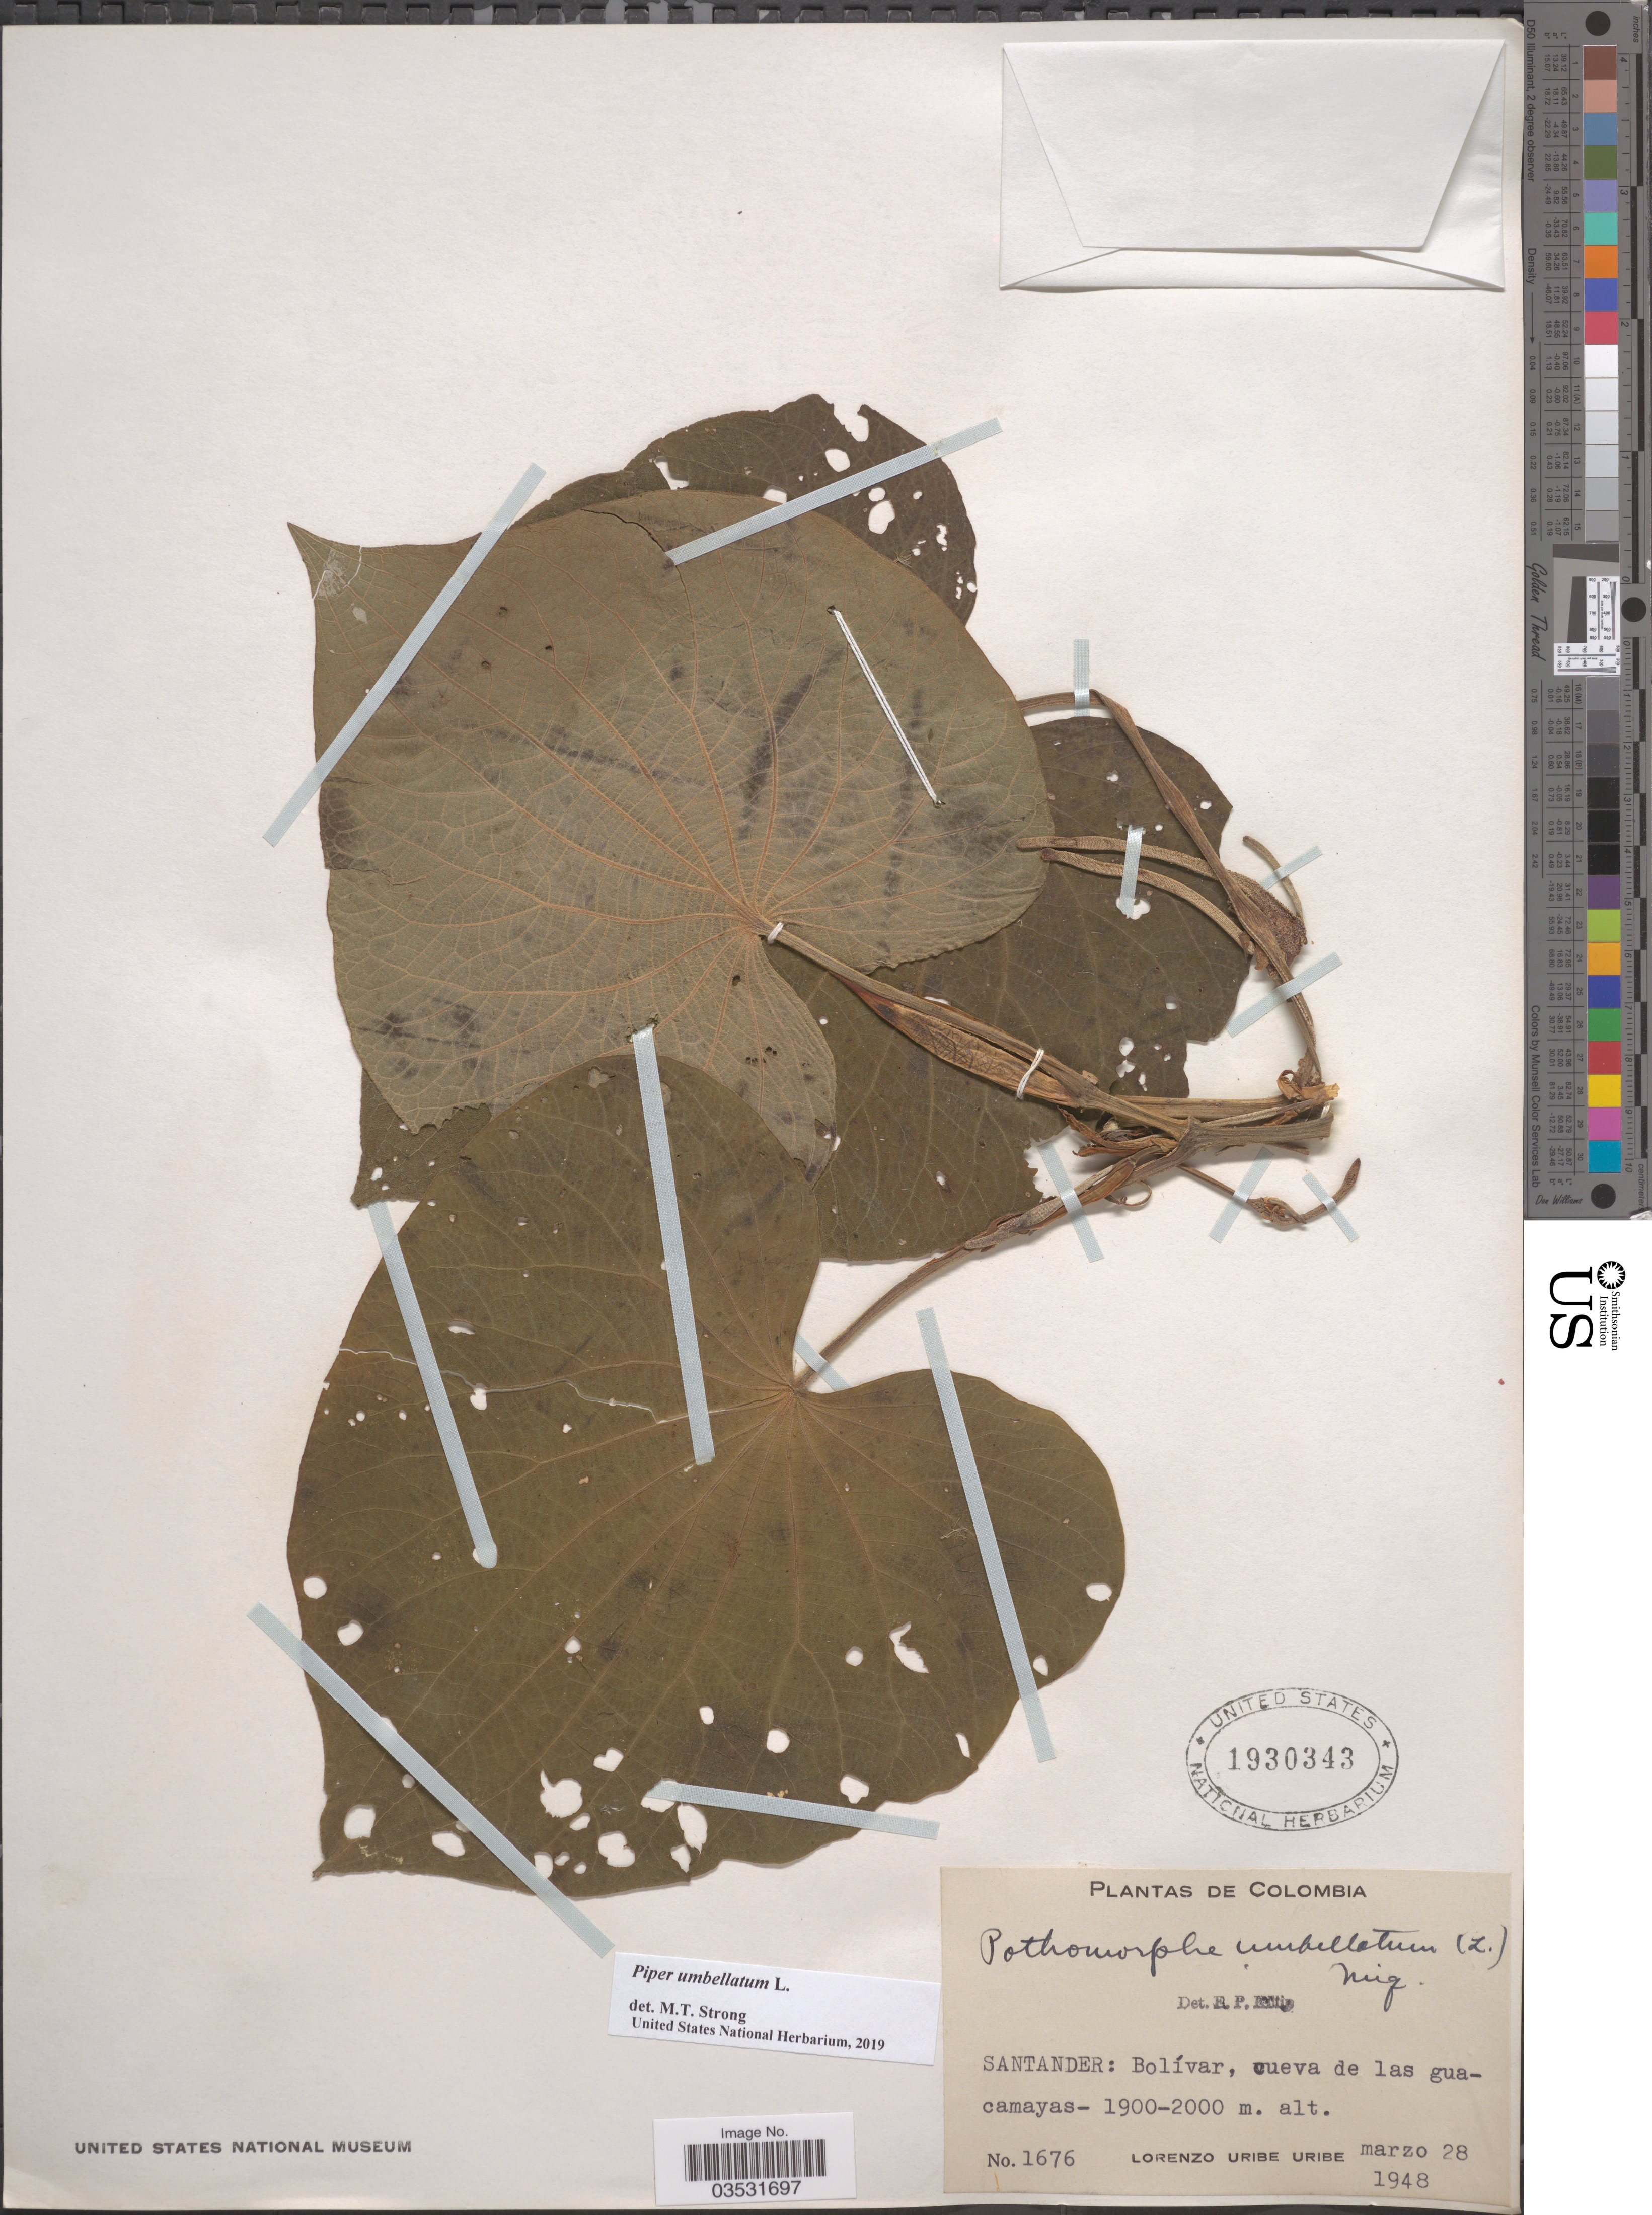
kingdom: Plantae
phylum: Tracheophyta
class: Magnoliopsida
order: Piperales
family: Piperaceae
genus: Piper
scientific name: Piper umbellatum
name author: L.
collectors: L. Uribe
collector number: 1676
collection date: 1948-03-28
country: Colombia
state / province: Santander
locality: Bolívar, cueva de las guacamayas.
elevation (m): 1900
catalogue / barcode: US 1930343